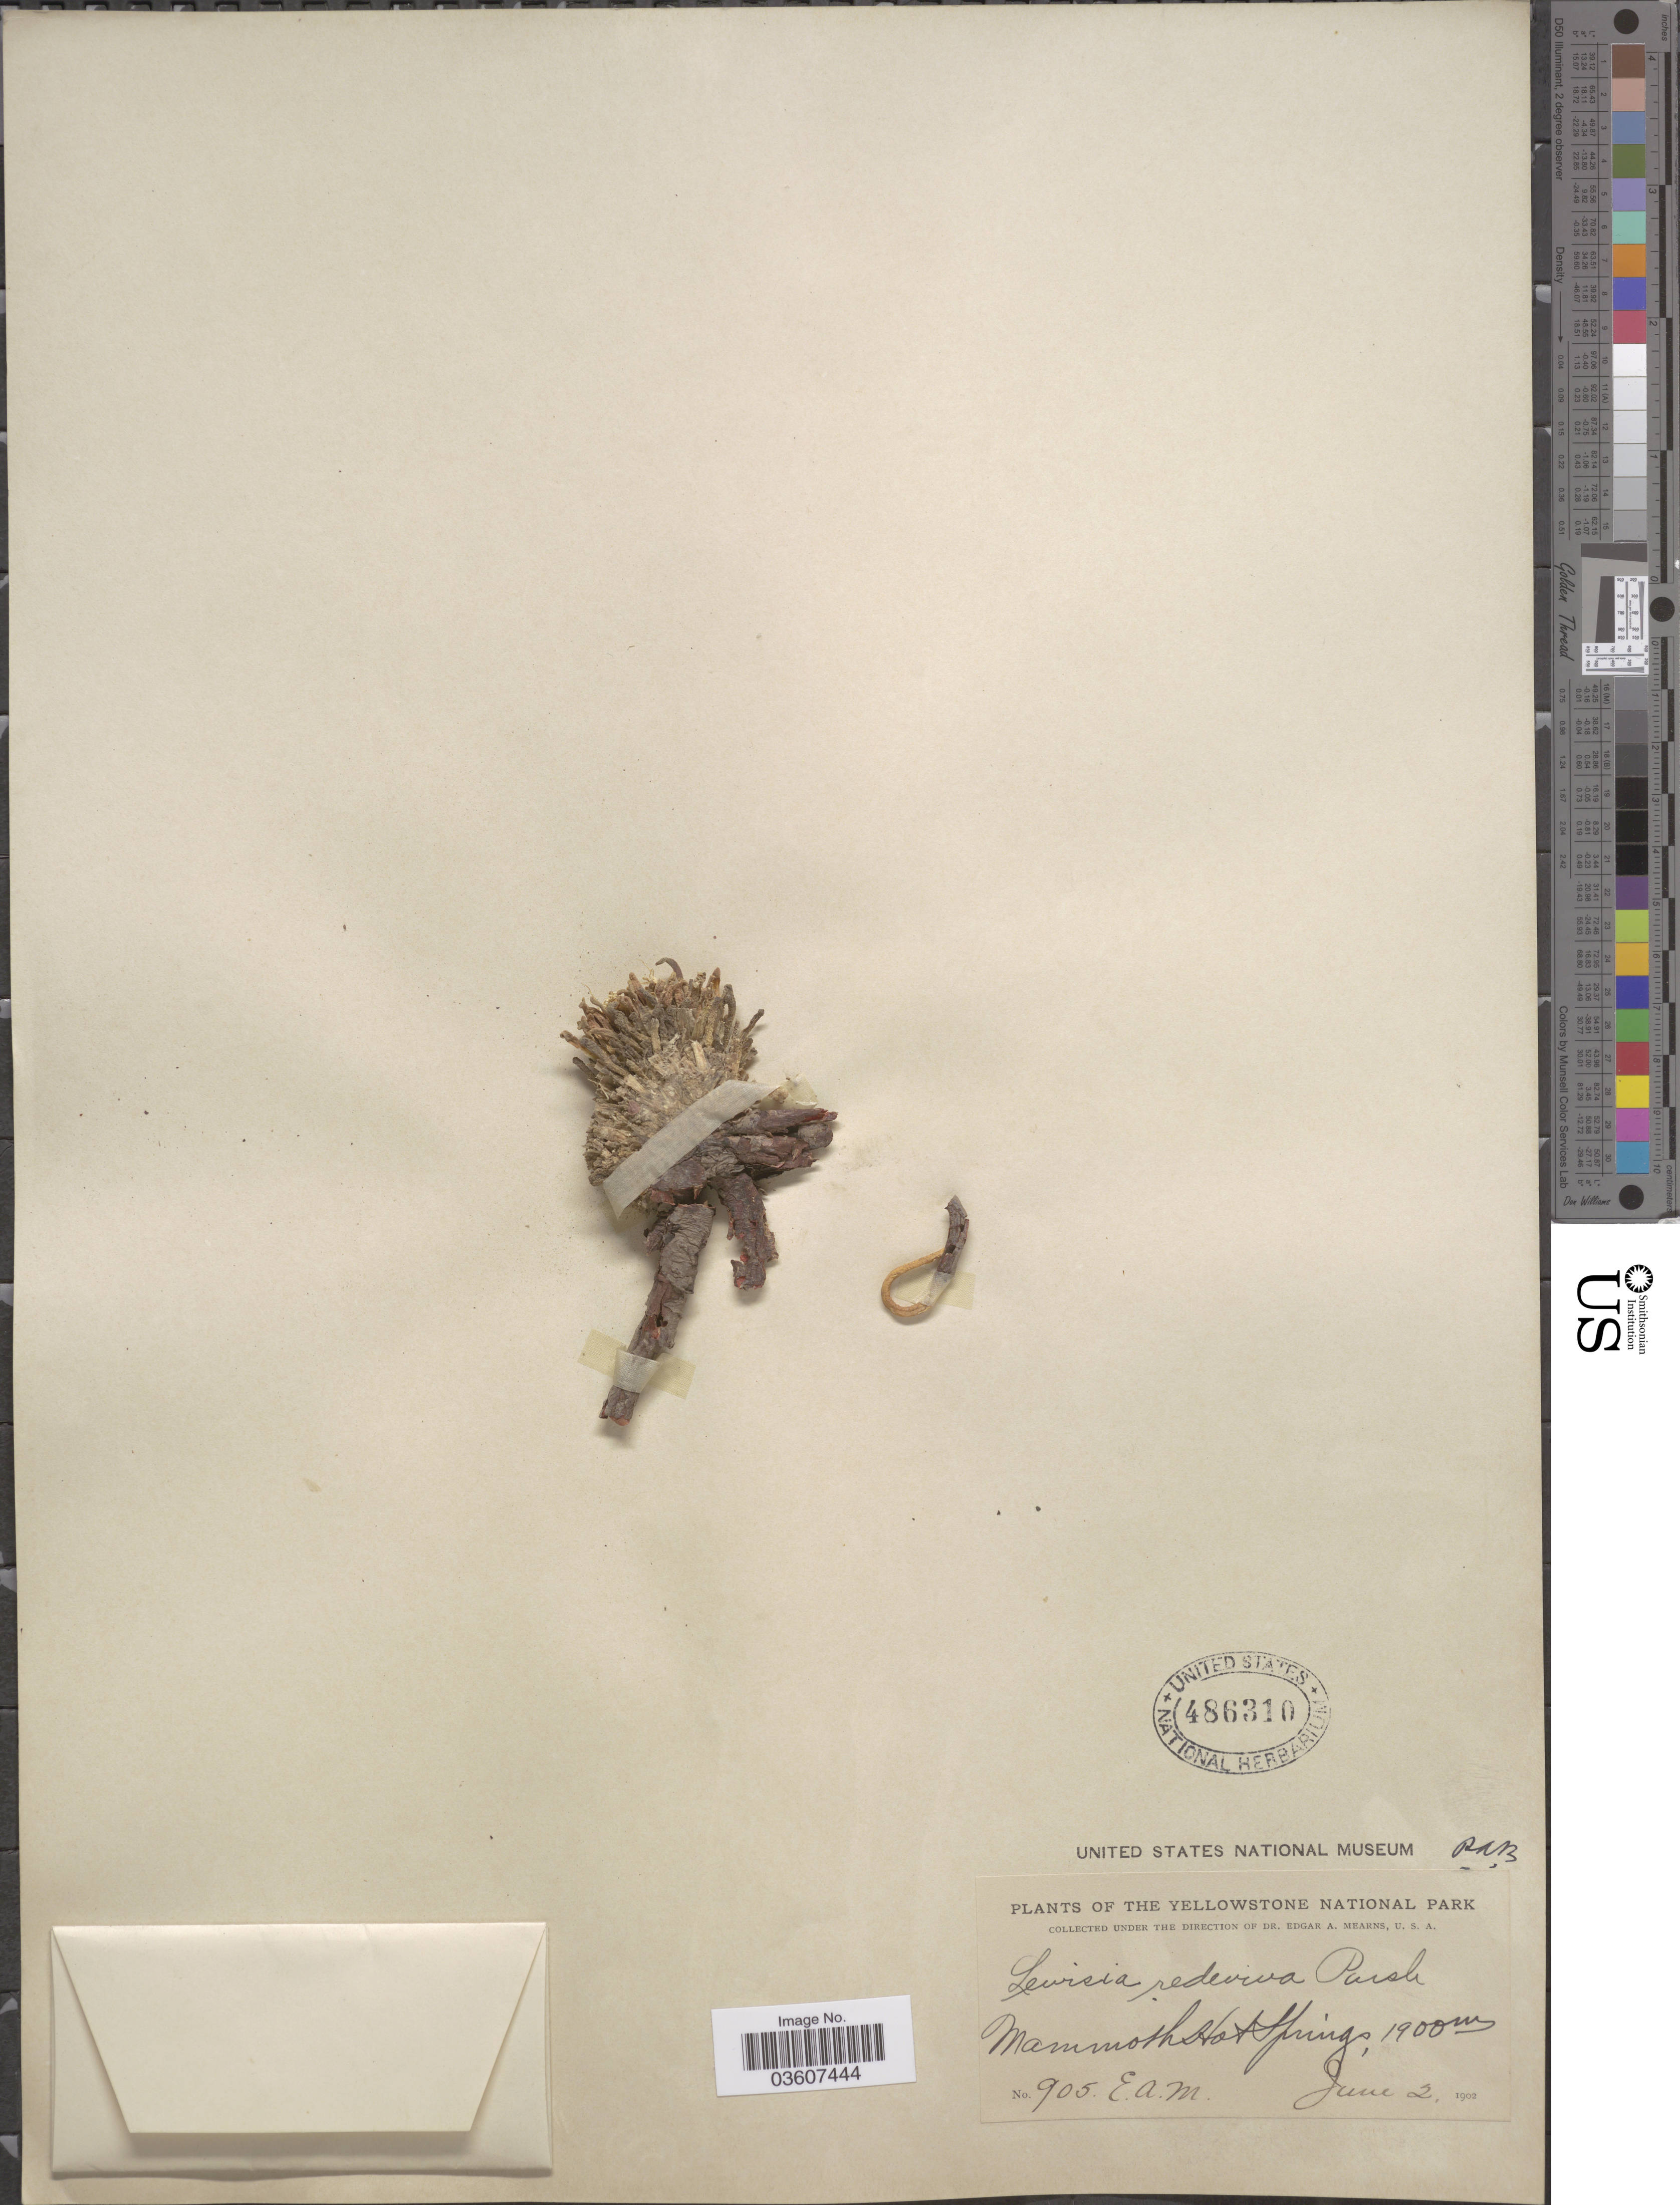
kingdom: Plantae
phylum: Tracheophyta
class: Magnoliopsida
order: Caryophyllales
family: Montiaceae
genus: Lewisia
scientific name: Lewisia rediviva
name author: Pursh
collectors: E. A. Mearns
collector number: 905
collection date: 1902-06-02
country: United States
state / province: Wyoming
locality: The Yellowstone National Park. Mammoth Hot Springs.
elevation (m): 1900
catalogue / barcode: US 486310